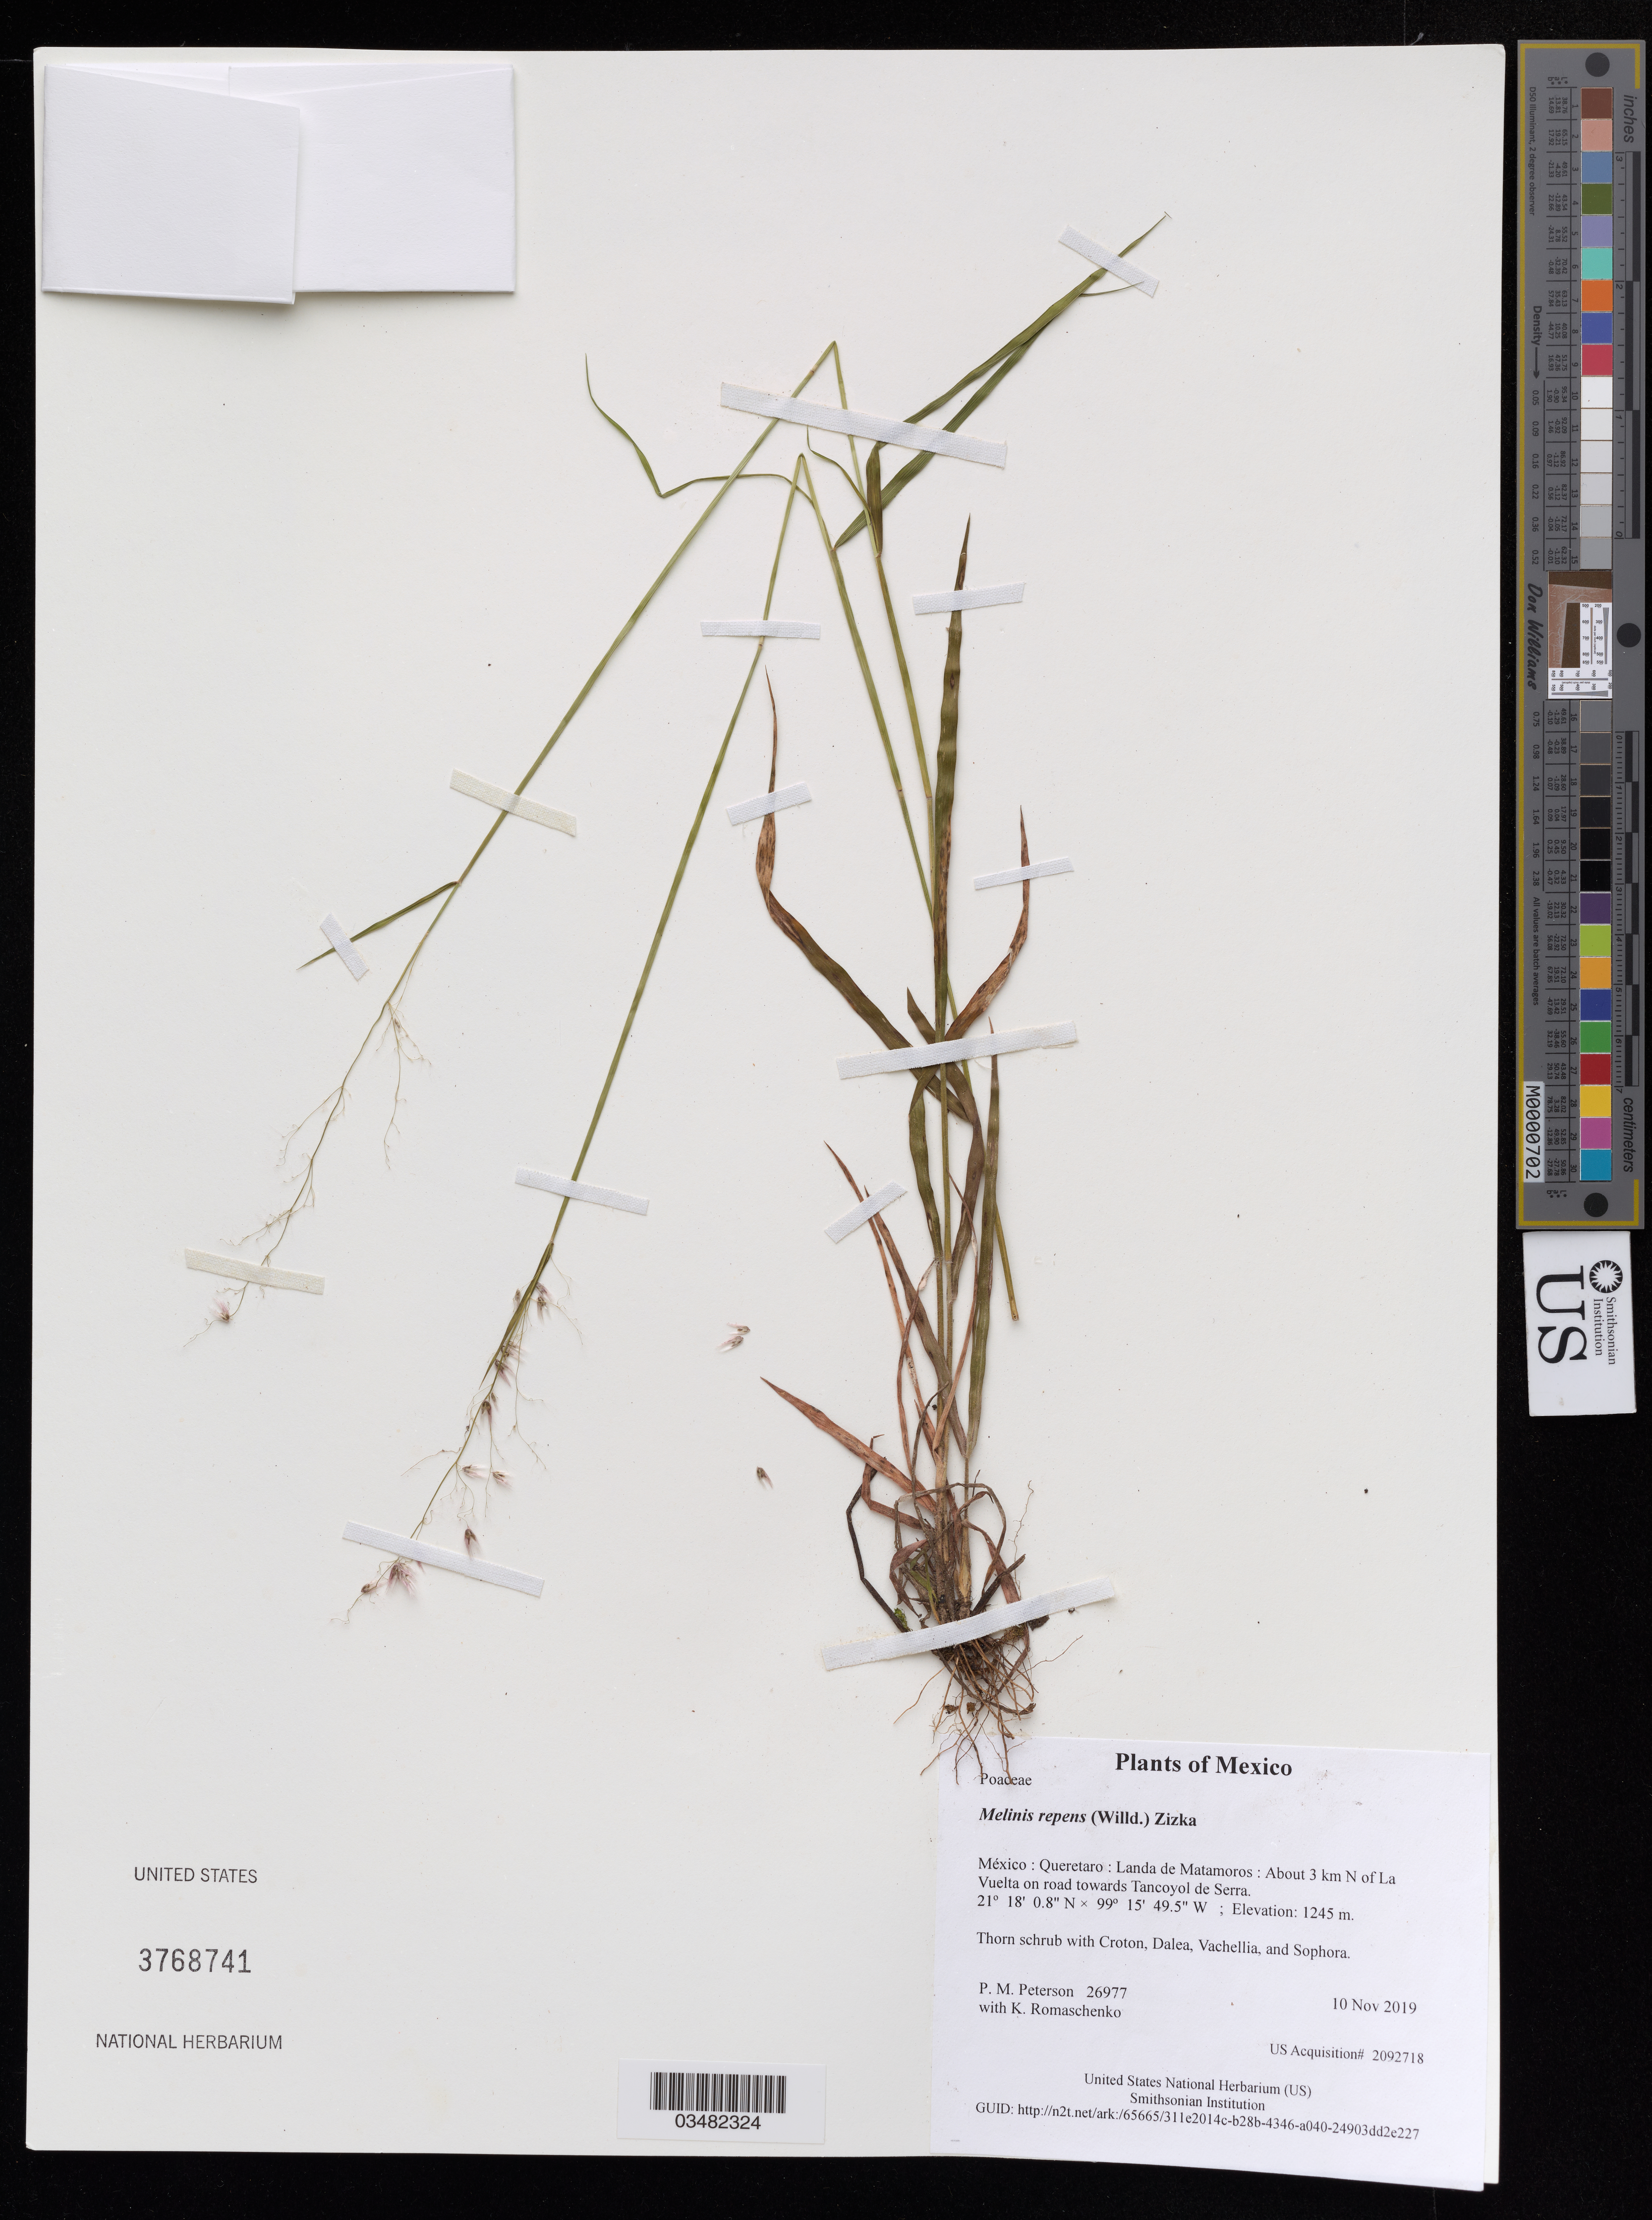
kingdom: Plantae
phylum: Tracheophyta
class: Liliopsida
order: Poales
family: Poaceae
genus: Melinis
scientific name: Melinis repens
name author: (Willd.) Zizka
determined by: Poaceae Reorganization Project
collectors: P. M. Peterson & K. Romaschenko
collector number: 26977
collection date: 2019-11-10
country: México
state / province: Queretaro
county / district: Landa de Matamoros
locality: About 3 km N of La Vuelta on road towards Tancoyol de Serra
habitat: Thorn schrub with Croton, Dalea, Vachellia, and Sophora.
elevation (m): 1245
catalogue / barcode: US 3768741